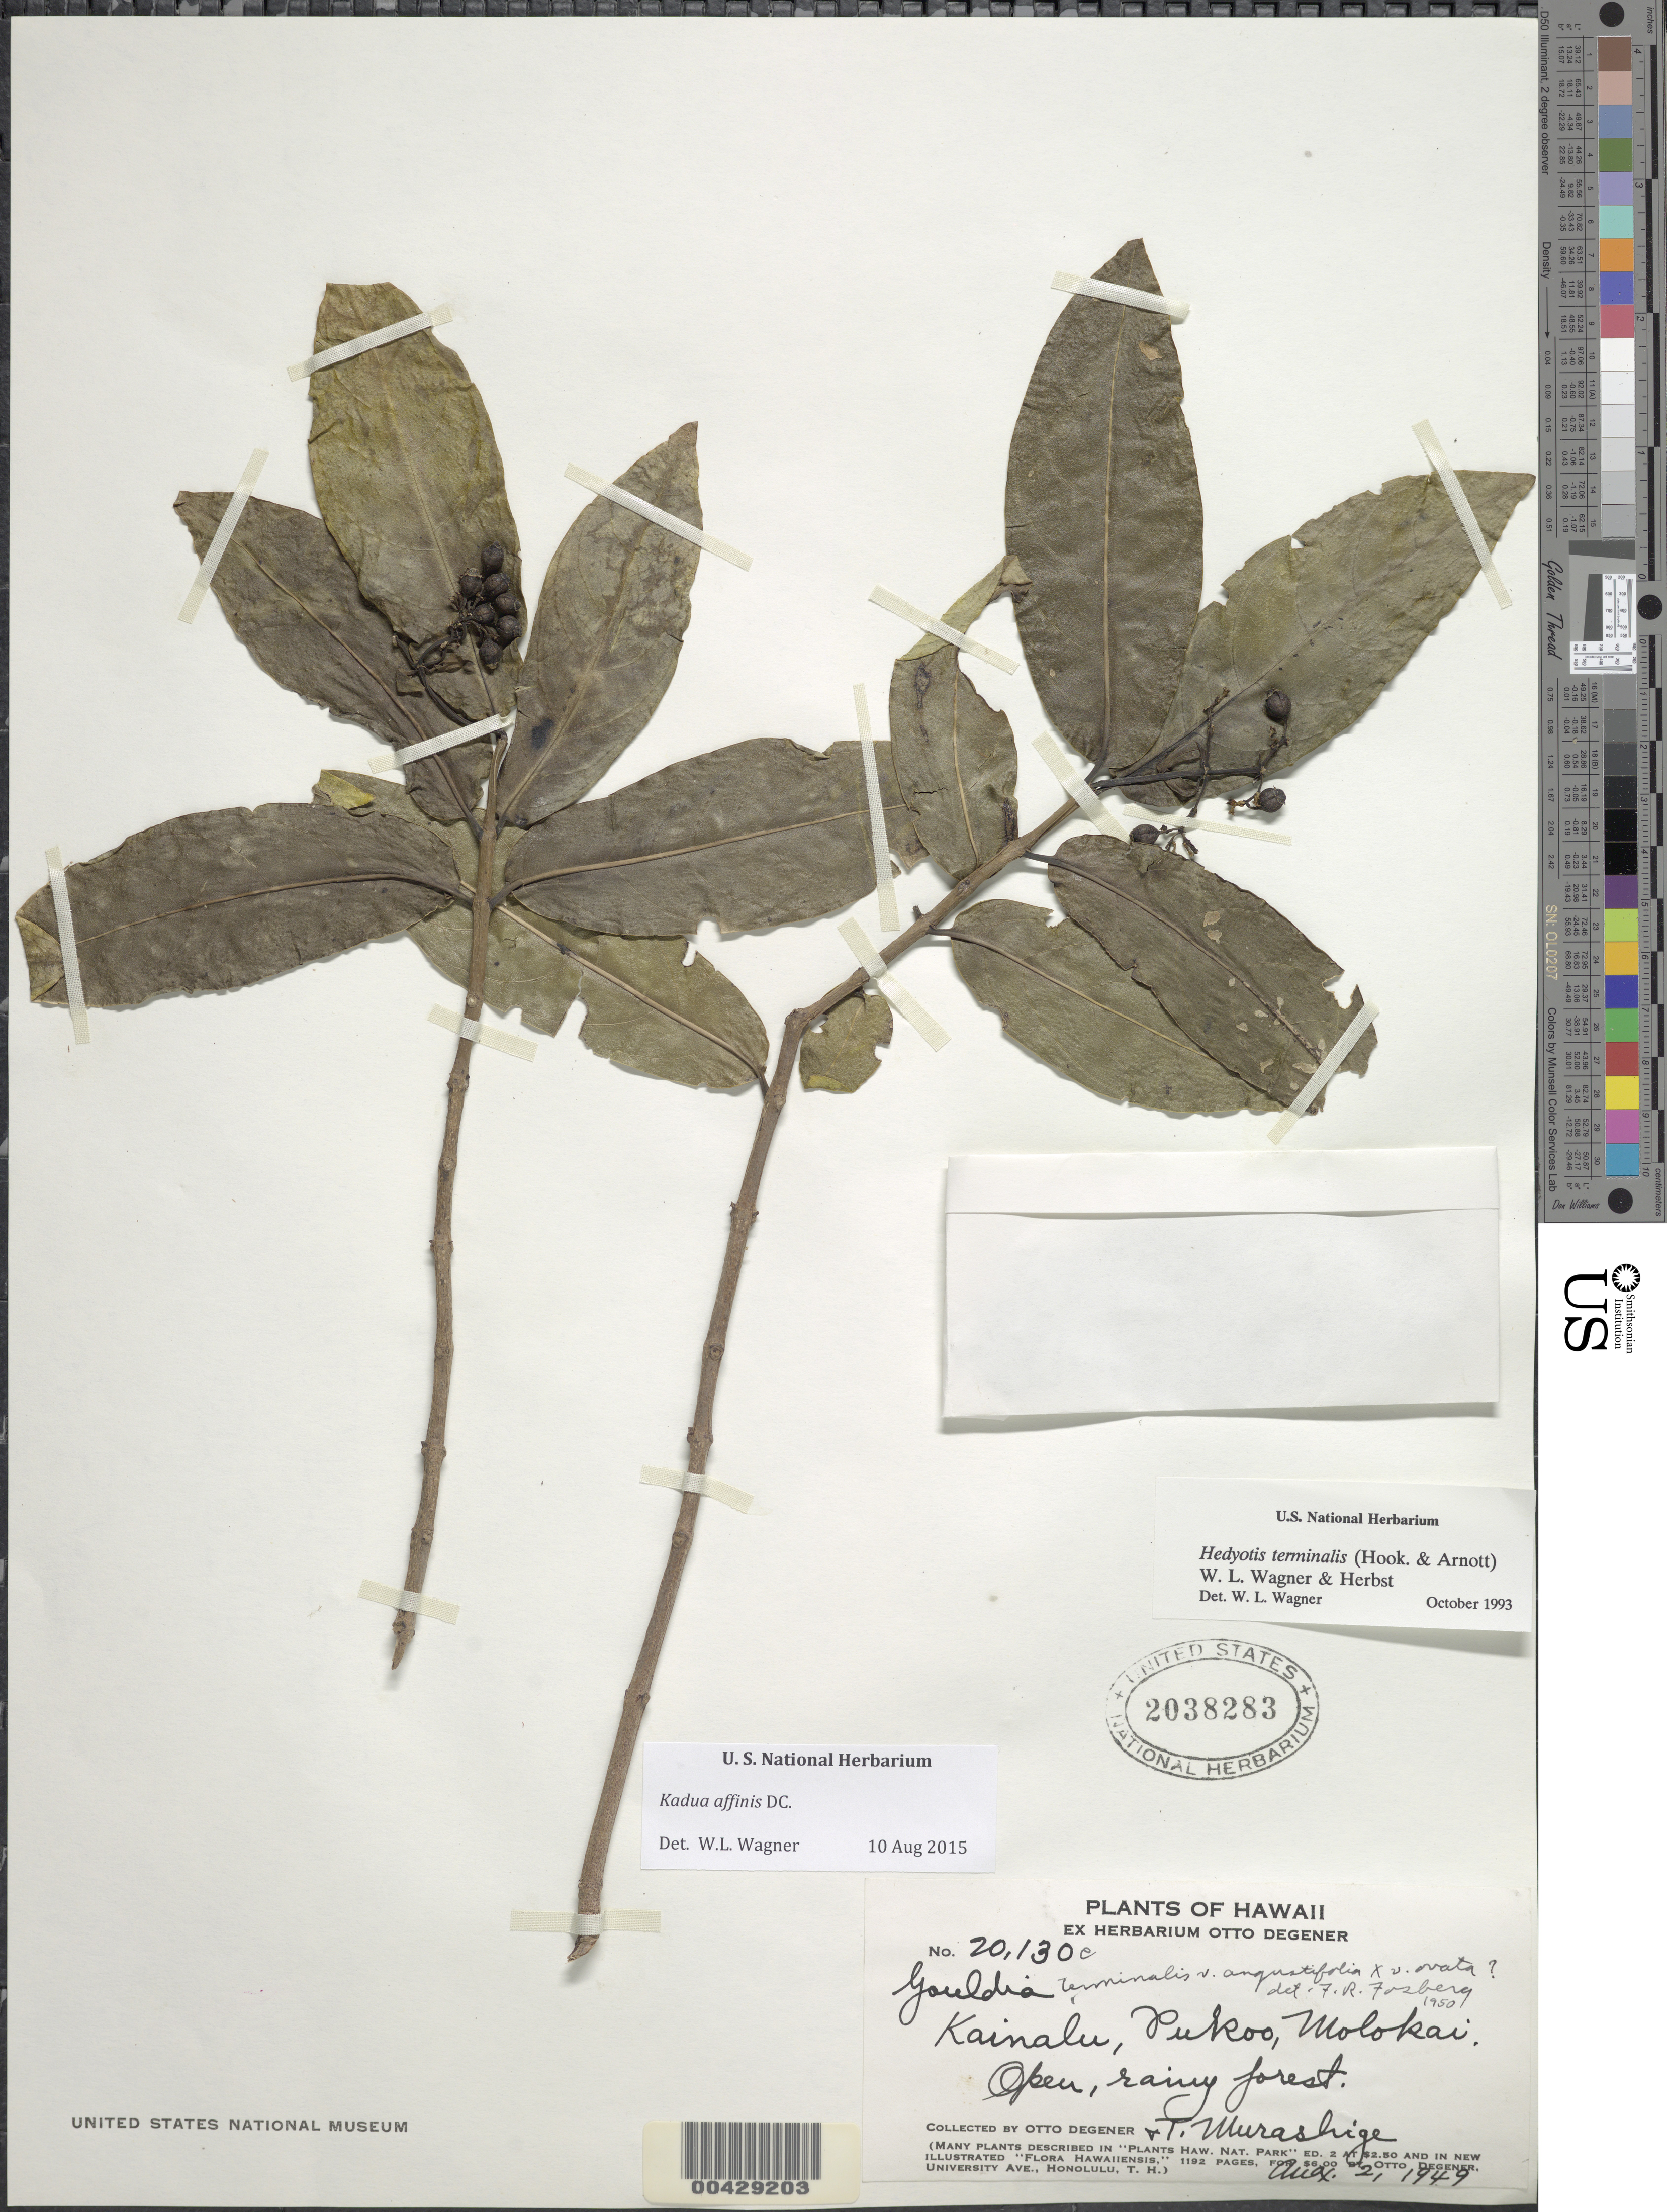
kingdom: Plantae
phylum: Tracheophyta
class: Magnoliopsida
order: Gentianales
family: Rubiaceae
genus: Kadua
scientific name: Kadua affinis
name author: DC.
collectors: O. Degener & T. Murashige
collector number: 20130c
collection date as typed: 2 Aug 1949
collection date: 1949-08-02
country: United States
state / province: Hawaii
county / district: Maui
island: Moloka'i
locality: Kainalu, Pukoo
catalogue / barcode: US 2038283